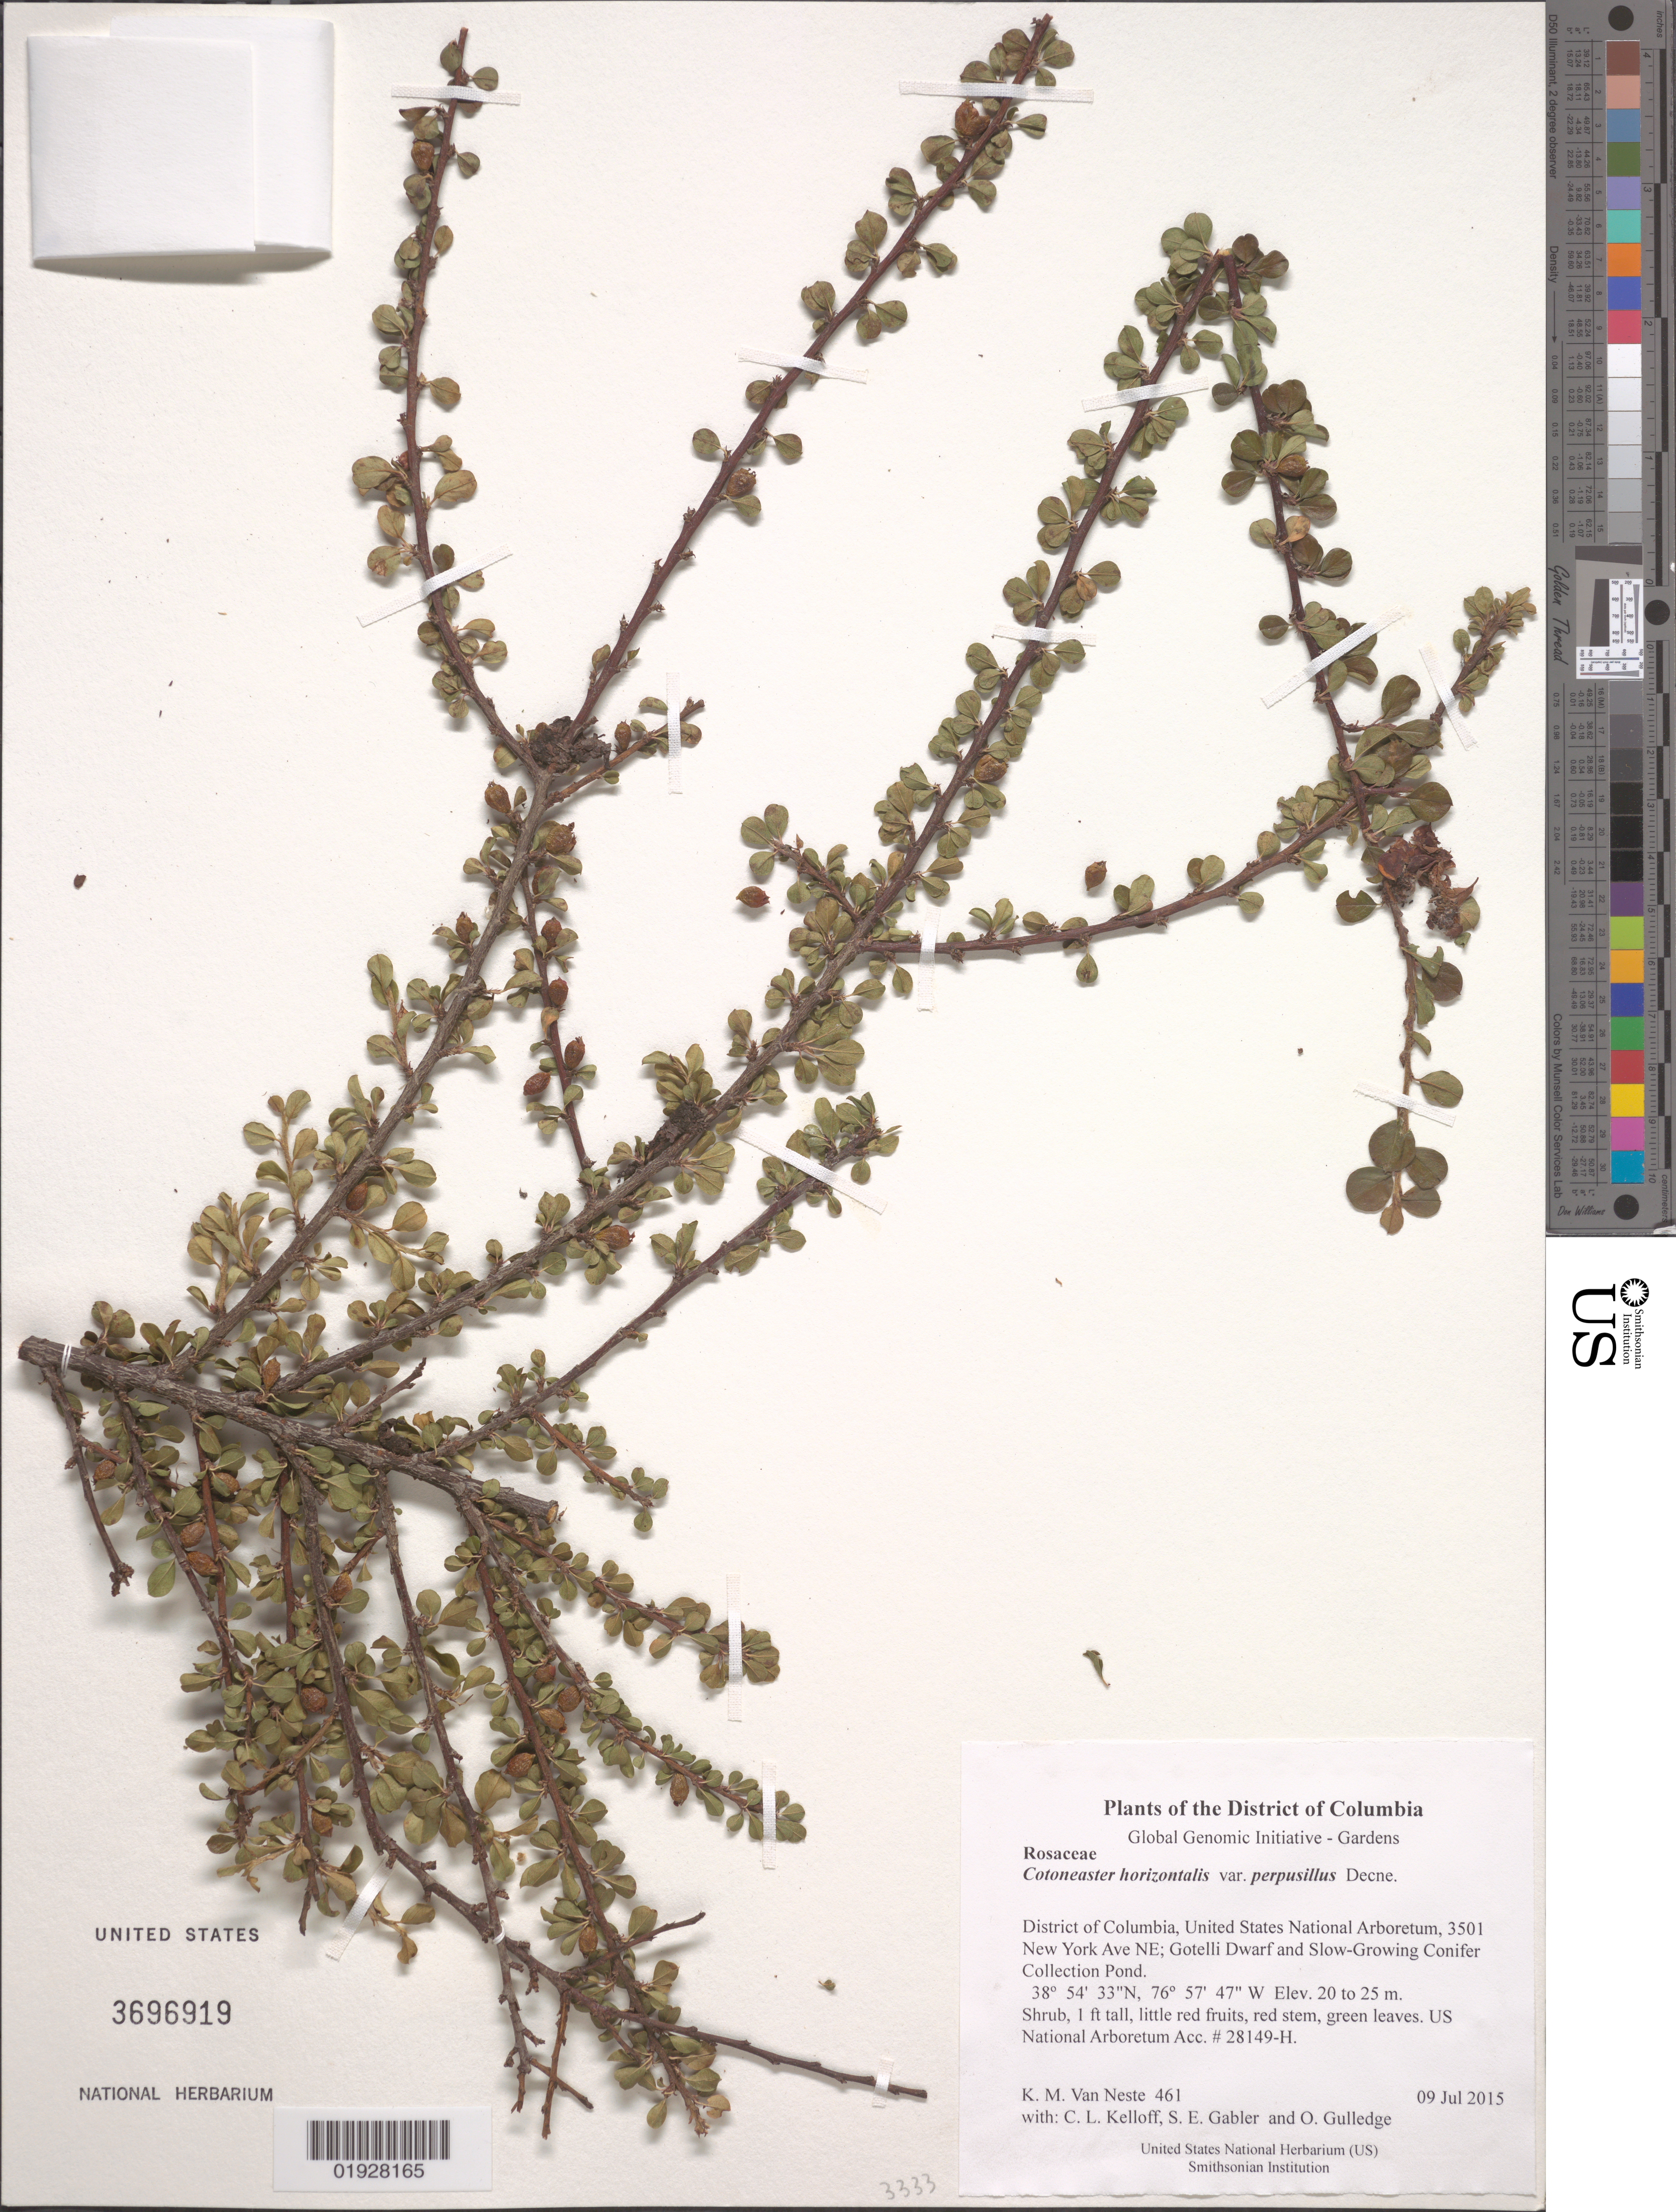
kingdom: Plantae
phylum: Tracheophyta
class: Magnoliopsida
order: Rosales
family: Rosaceae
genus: Cotoneaster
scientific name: Cotoneaster horizontalis var. perpusillus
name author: Decne.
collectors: K. M. Van Neste, C. L. Kelloff, S. E. Gabler & O. Gulledge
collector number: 461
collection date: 2015-07-09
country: United States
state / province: District of Columbia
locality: United States National Arboretum, 3501 New York Ave NE; Gotelli Dwarf and Slow-Growing Conifer Collection Pond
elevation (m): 20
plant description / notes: Cotoneaster horizontalis var. perpusillus NATIONAL ARBORETUM PROVENANCE INFO: USNA ACCESSION: 28149 RECEIVED: Cotoneaster horizontalis var. perpusillusplant4/13/1966 PROVENANCE CODE: U FULL PROVENANCE: uncertain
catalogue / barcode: US 3696919